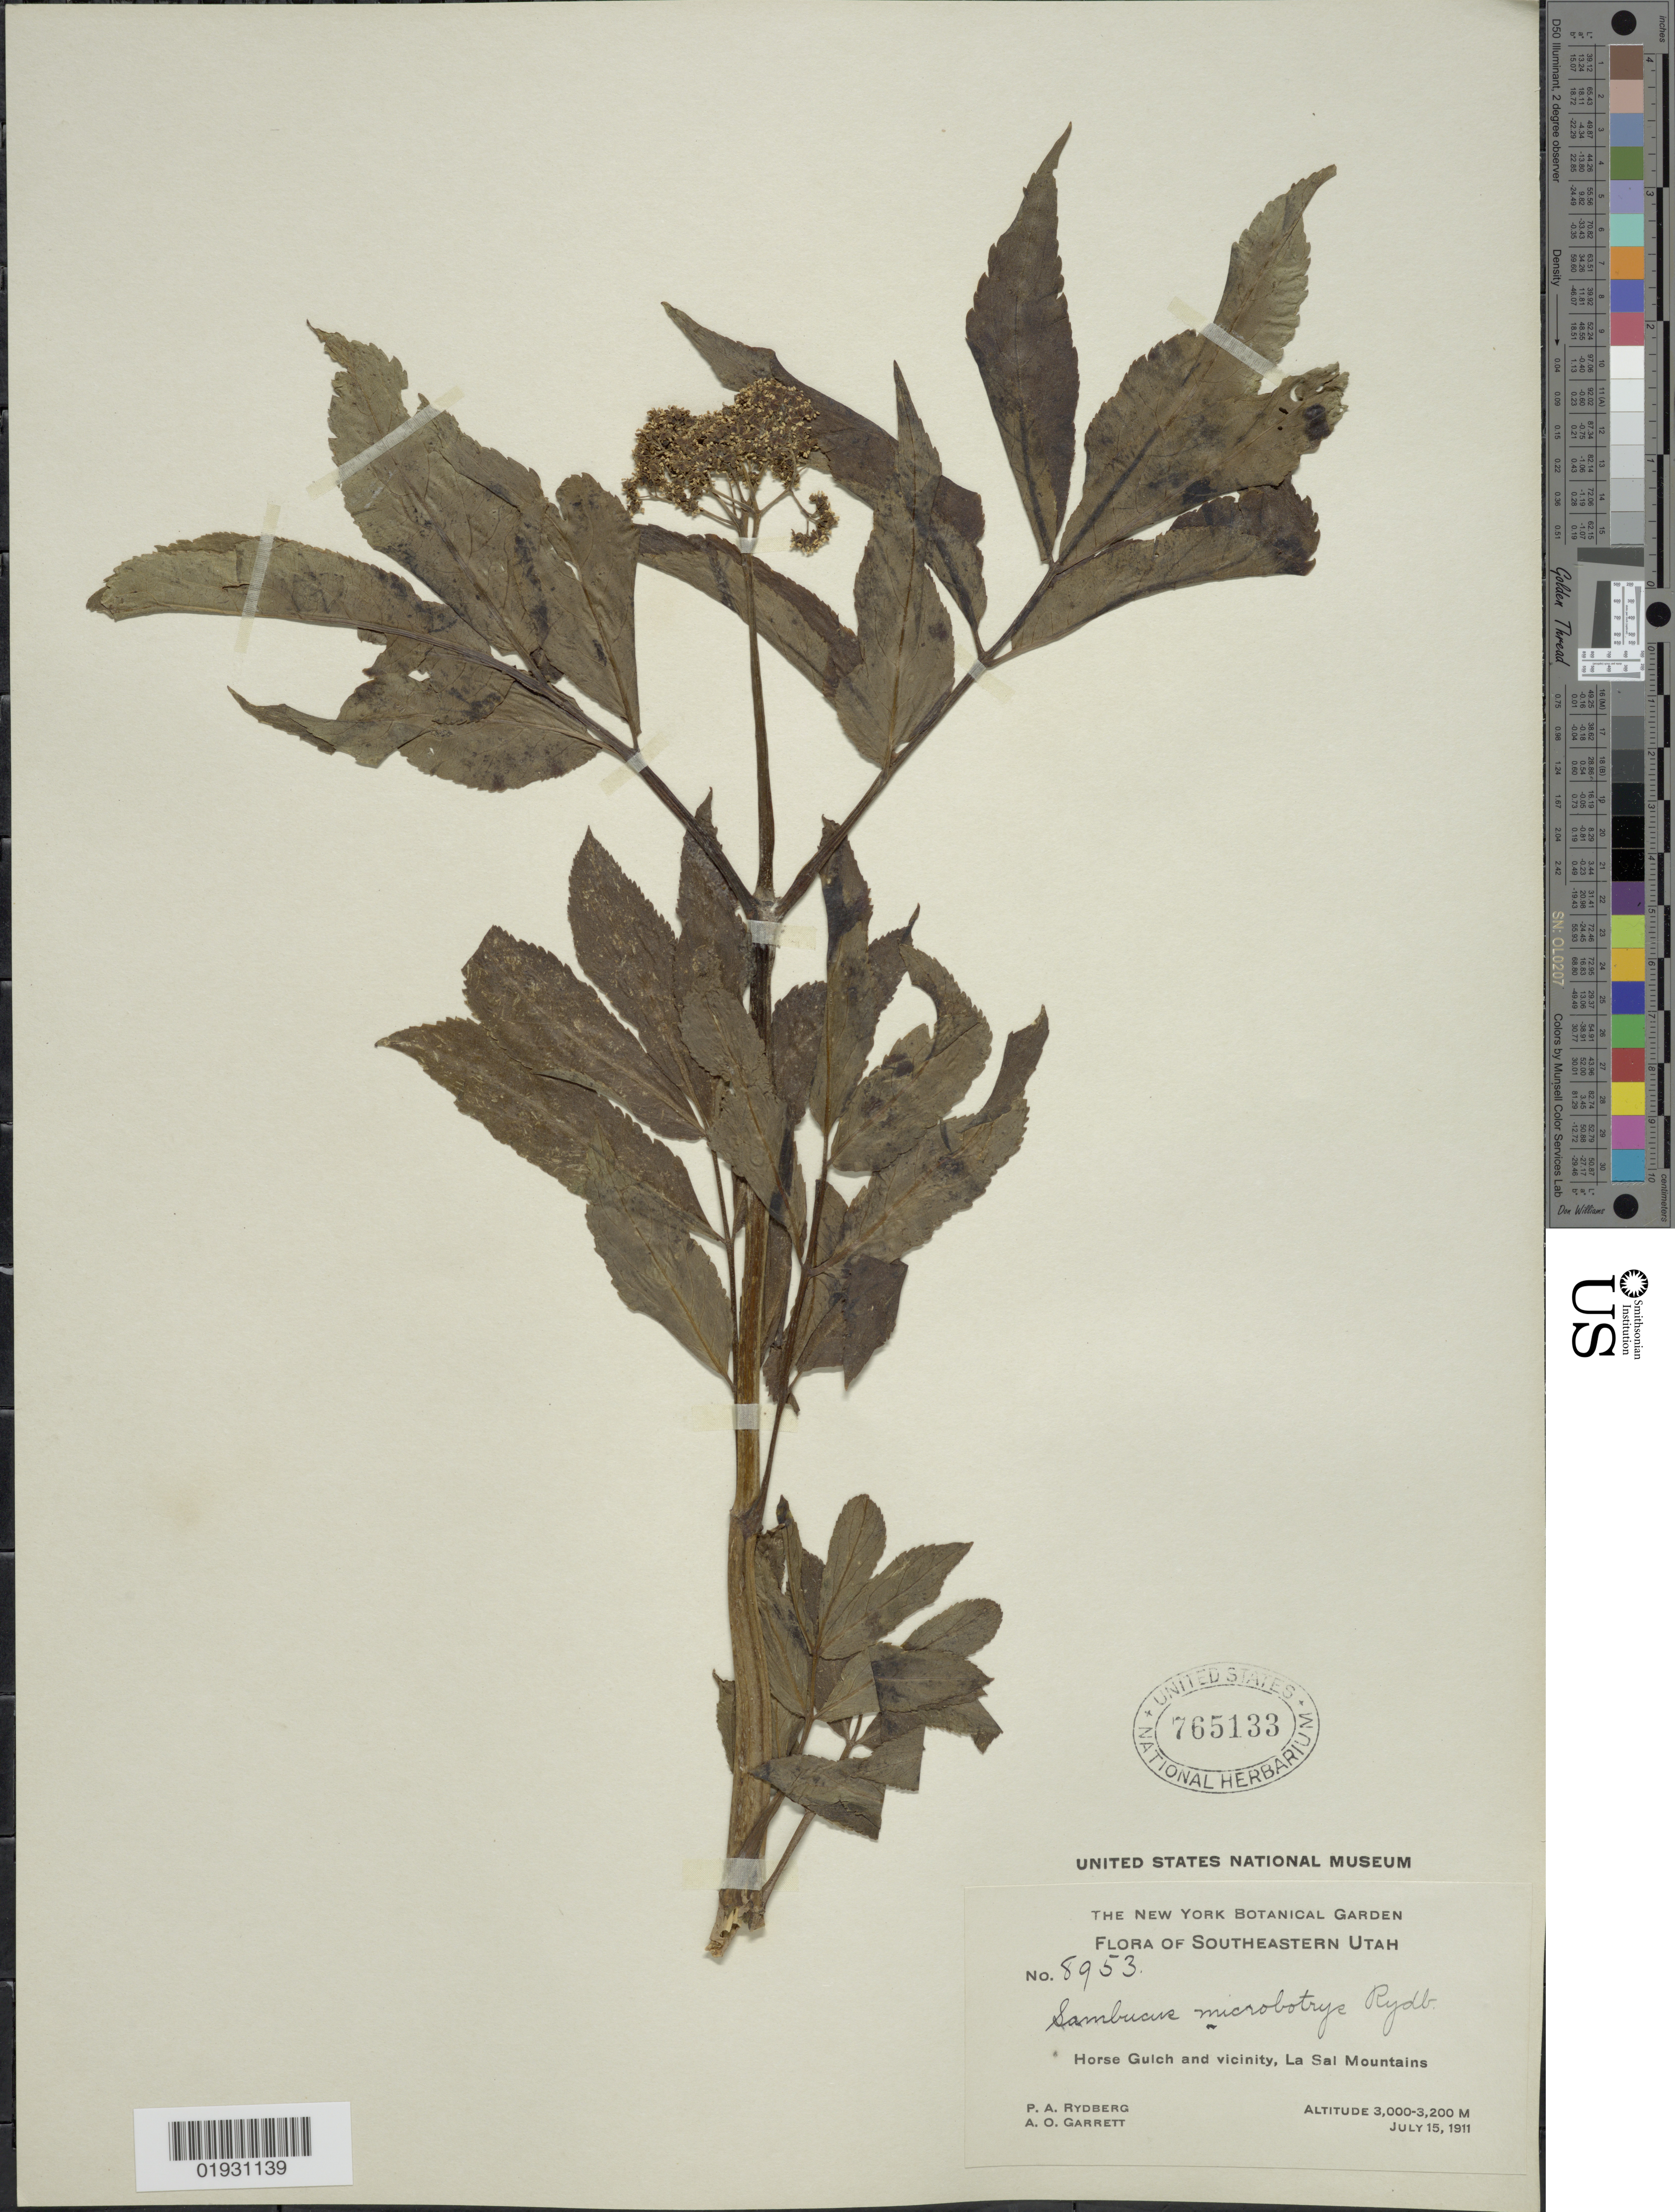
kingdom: Plantae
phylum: Tracheophyta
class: Magnoliopsida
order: Dipsacales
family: Viburnaceae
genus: Sambucus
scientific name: Sambucus microbotrys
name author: Rydb.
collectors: P. A. Rydberg & A. O. Garrett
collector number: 8953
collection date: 1911-07-15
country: United States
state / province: Utah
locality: Southeastern Utah. Horse Gulch and vicinity, La Sal Mountains.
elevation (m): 3000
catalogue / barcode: US 765133